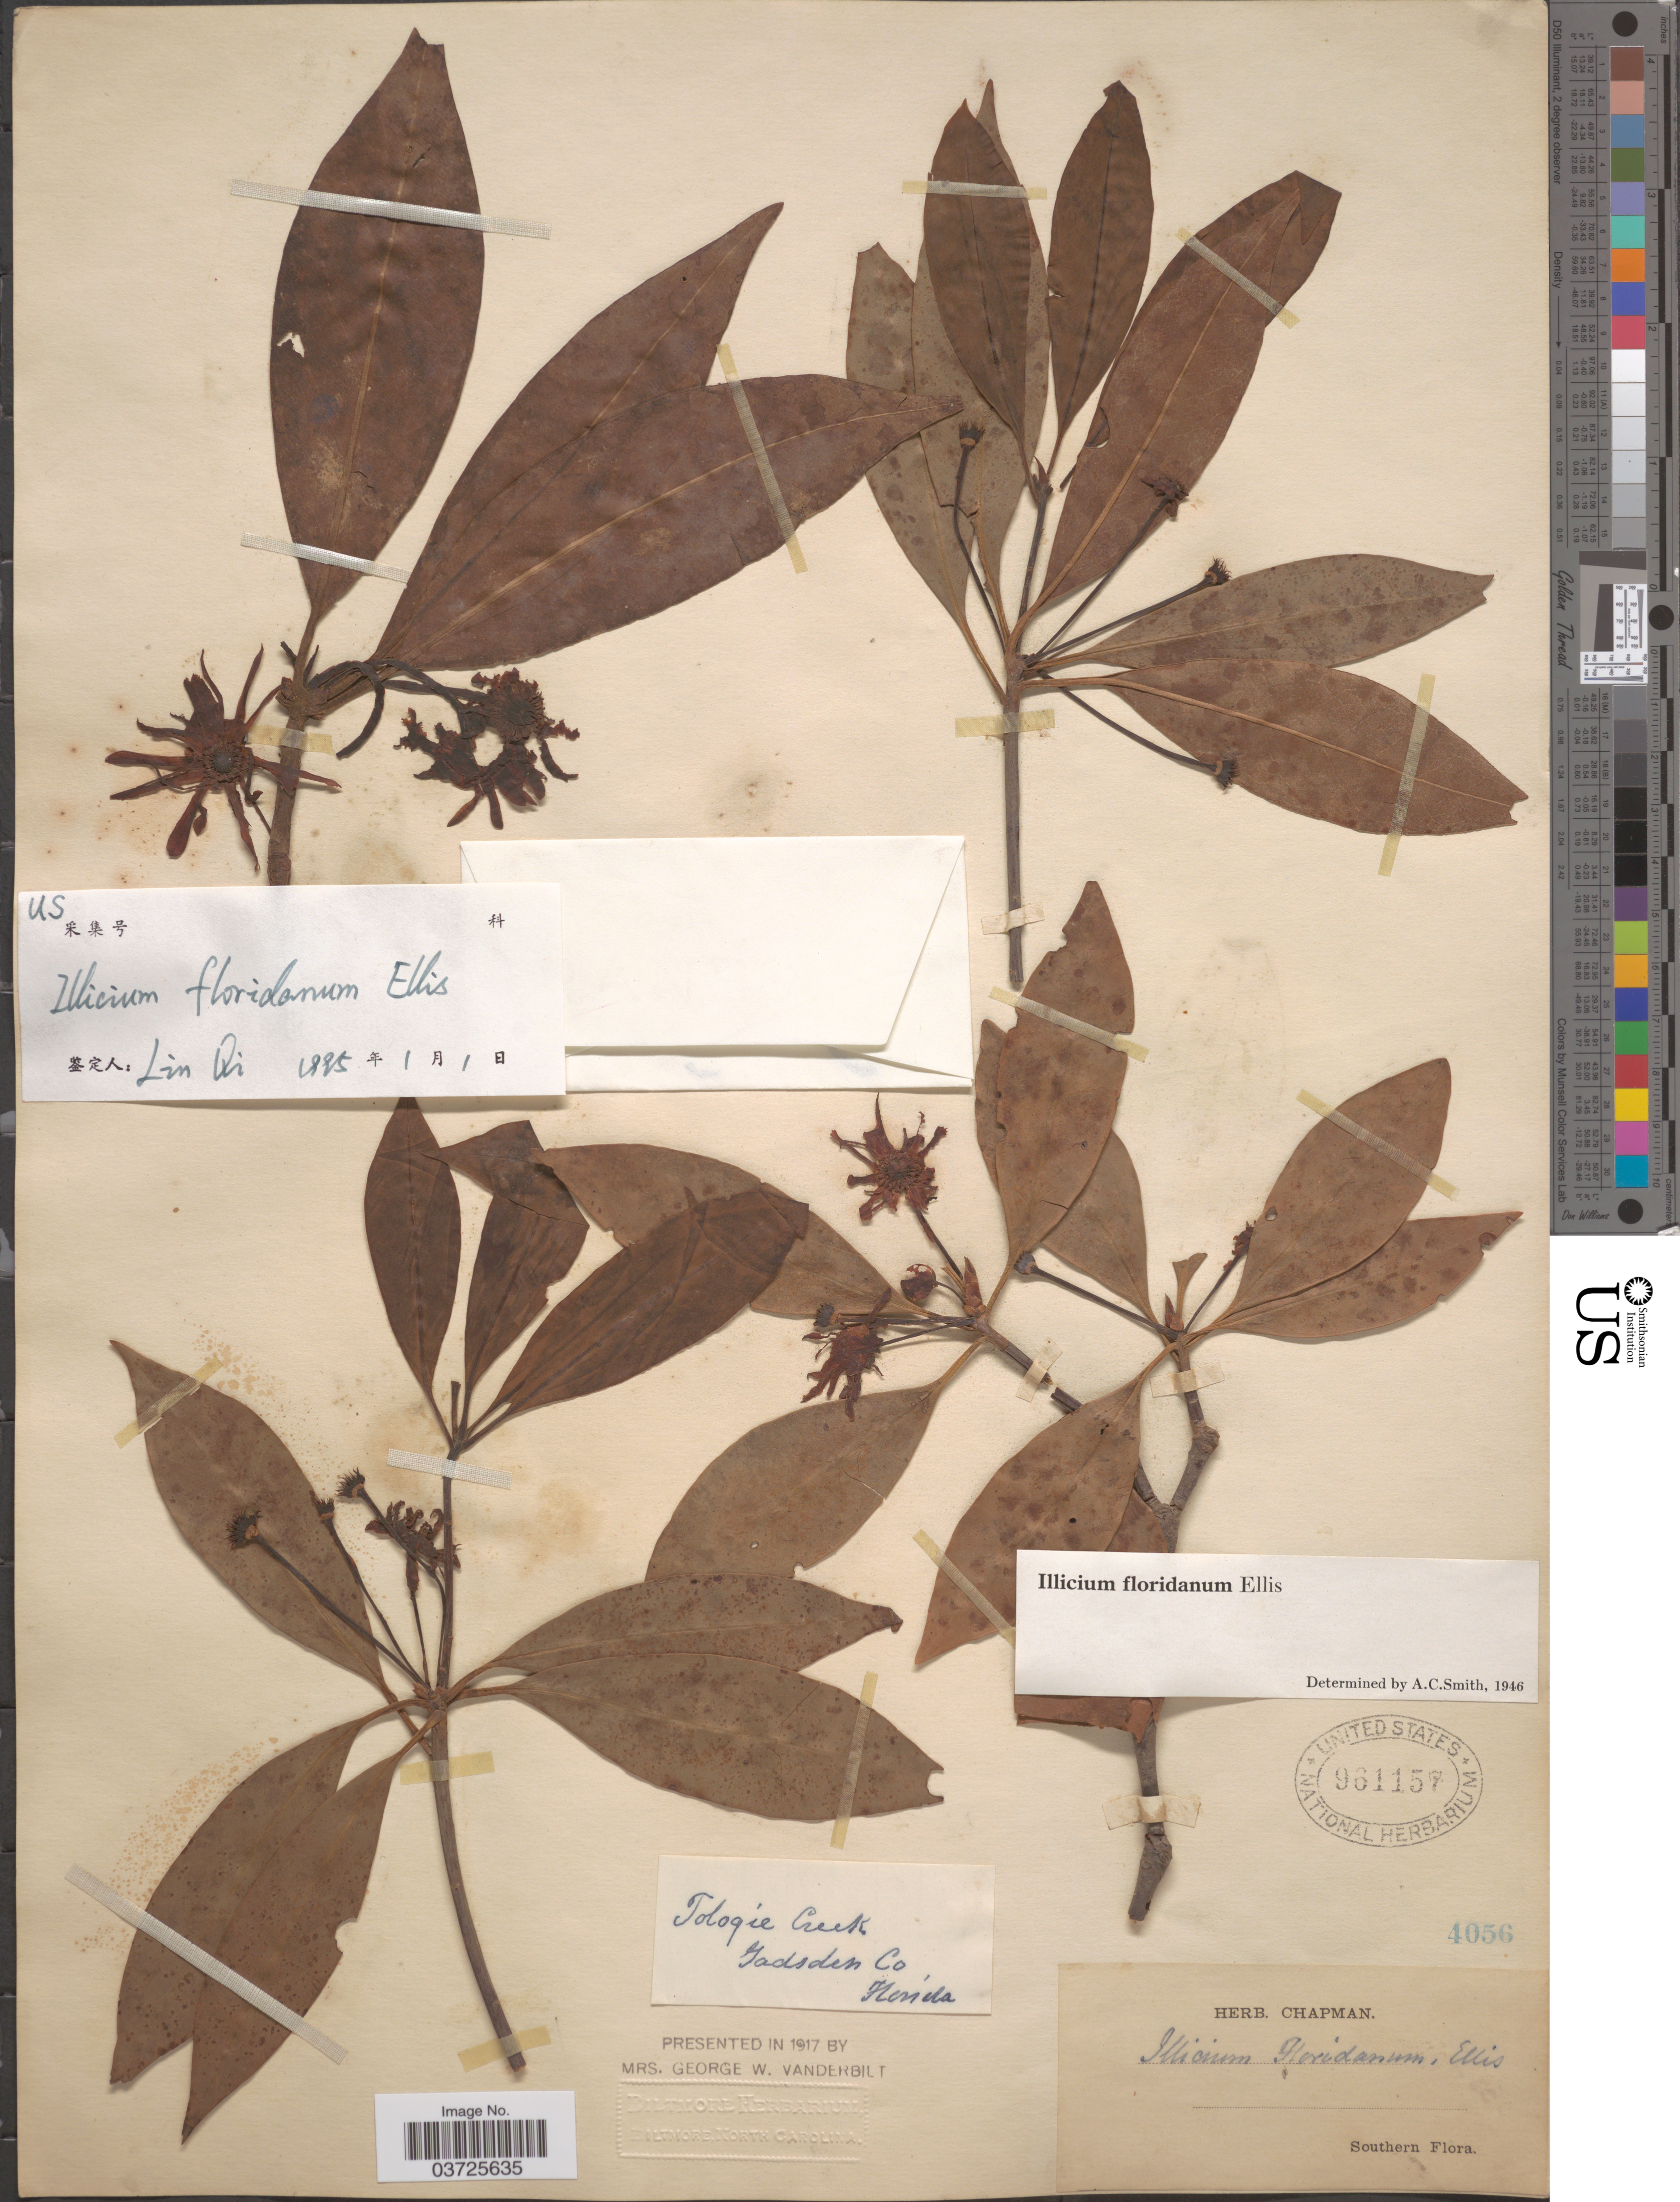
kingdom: Plantae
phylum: Tracheophyta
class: Magnoliopsida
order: Austrobaileyales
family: Schisandraceae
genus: Illicium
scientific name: Illicium floridanum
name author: J. Ellis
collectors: ex herb. Chapman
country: United States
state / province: Florida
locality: Tologie Creek, Gadsden Co. Southern.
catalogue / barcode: US 961157